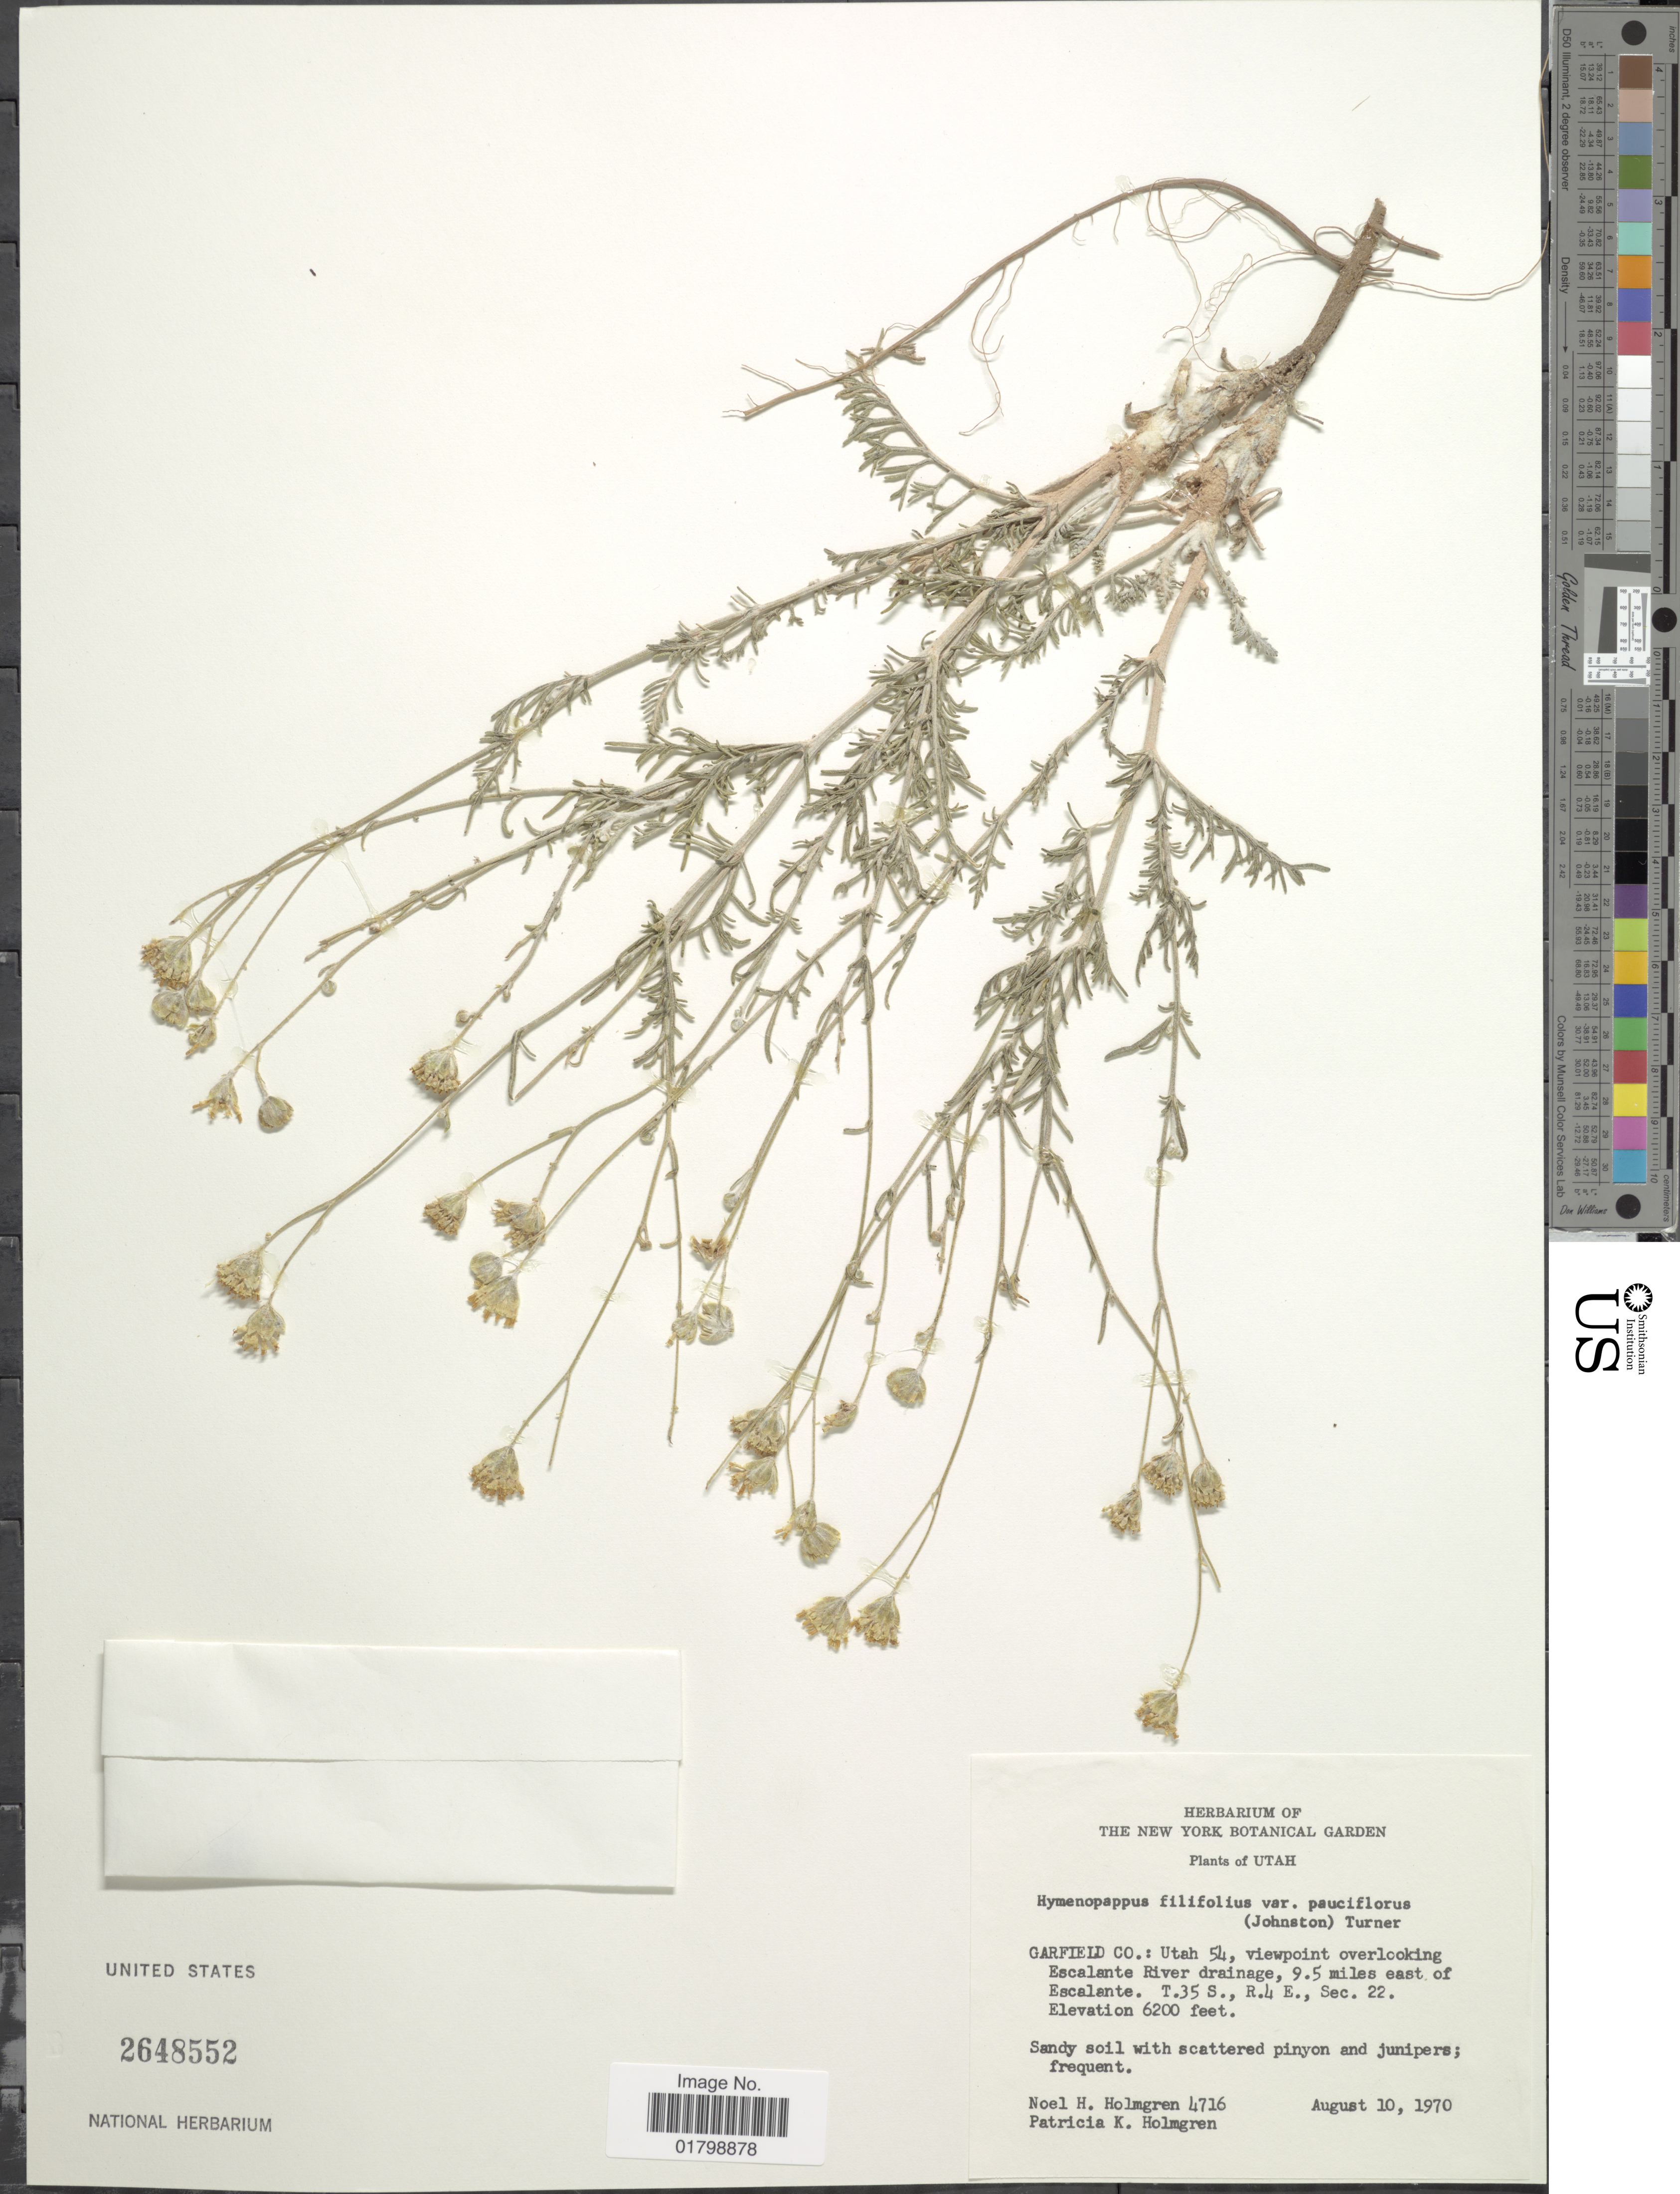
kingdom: Plantae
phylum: Tracheophyta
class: Magnoliopsida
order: Asterales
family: Asteraceae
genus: Hymenopappus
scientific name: Hymenopappus filifolius var. pauciflorus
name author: (I.M. Johnst.) B.L. Turner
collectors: N. H. Holmgren & P. K. Holmgren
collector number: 4716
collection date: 1970-08-10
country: United States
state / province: Utah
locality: Garfield Co.: Utah 54, viewpoint overlooking Escalante River drainage, 9.5 miles east of Escalante T35S, R4E, Sec. 22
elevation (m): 1890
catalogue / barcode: US 2648552